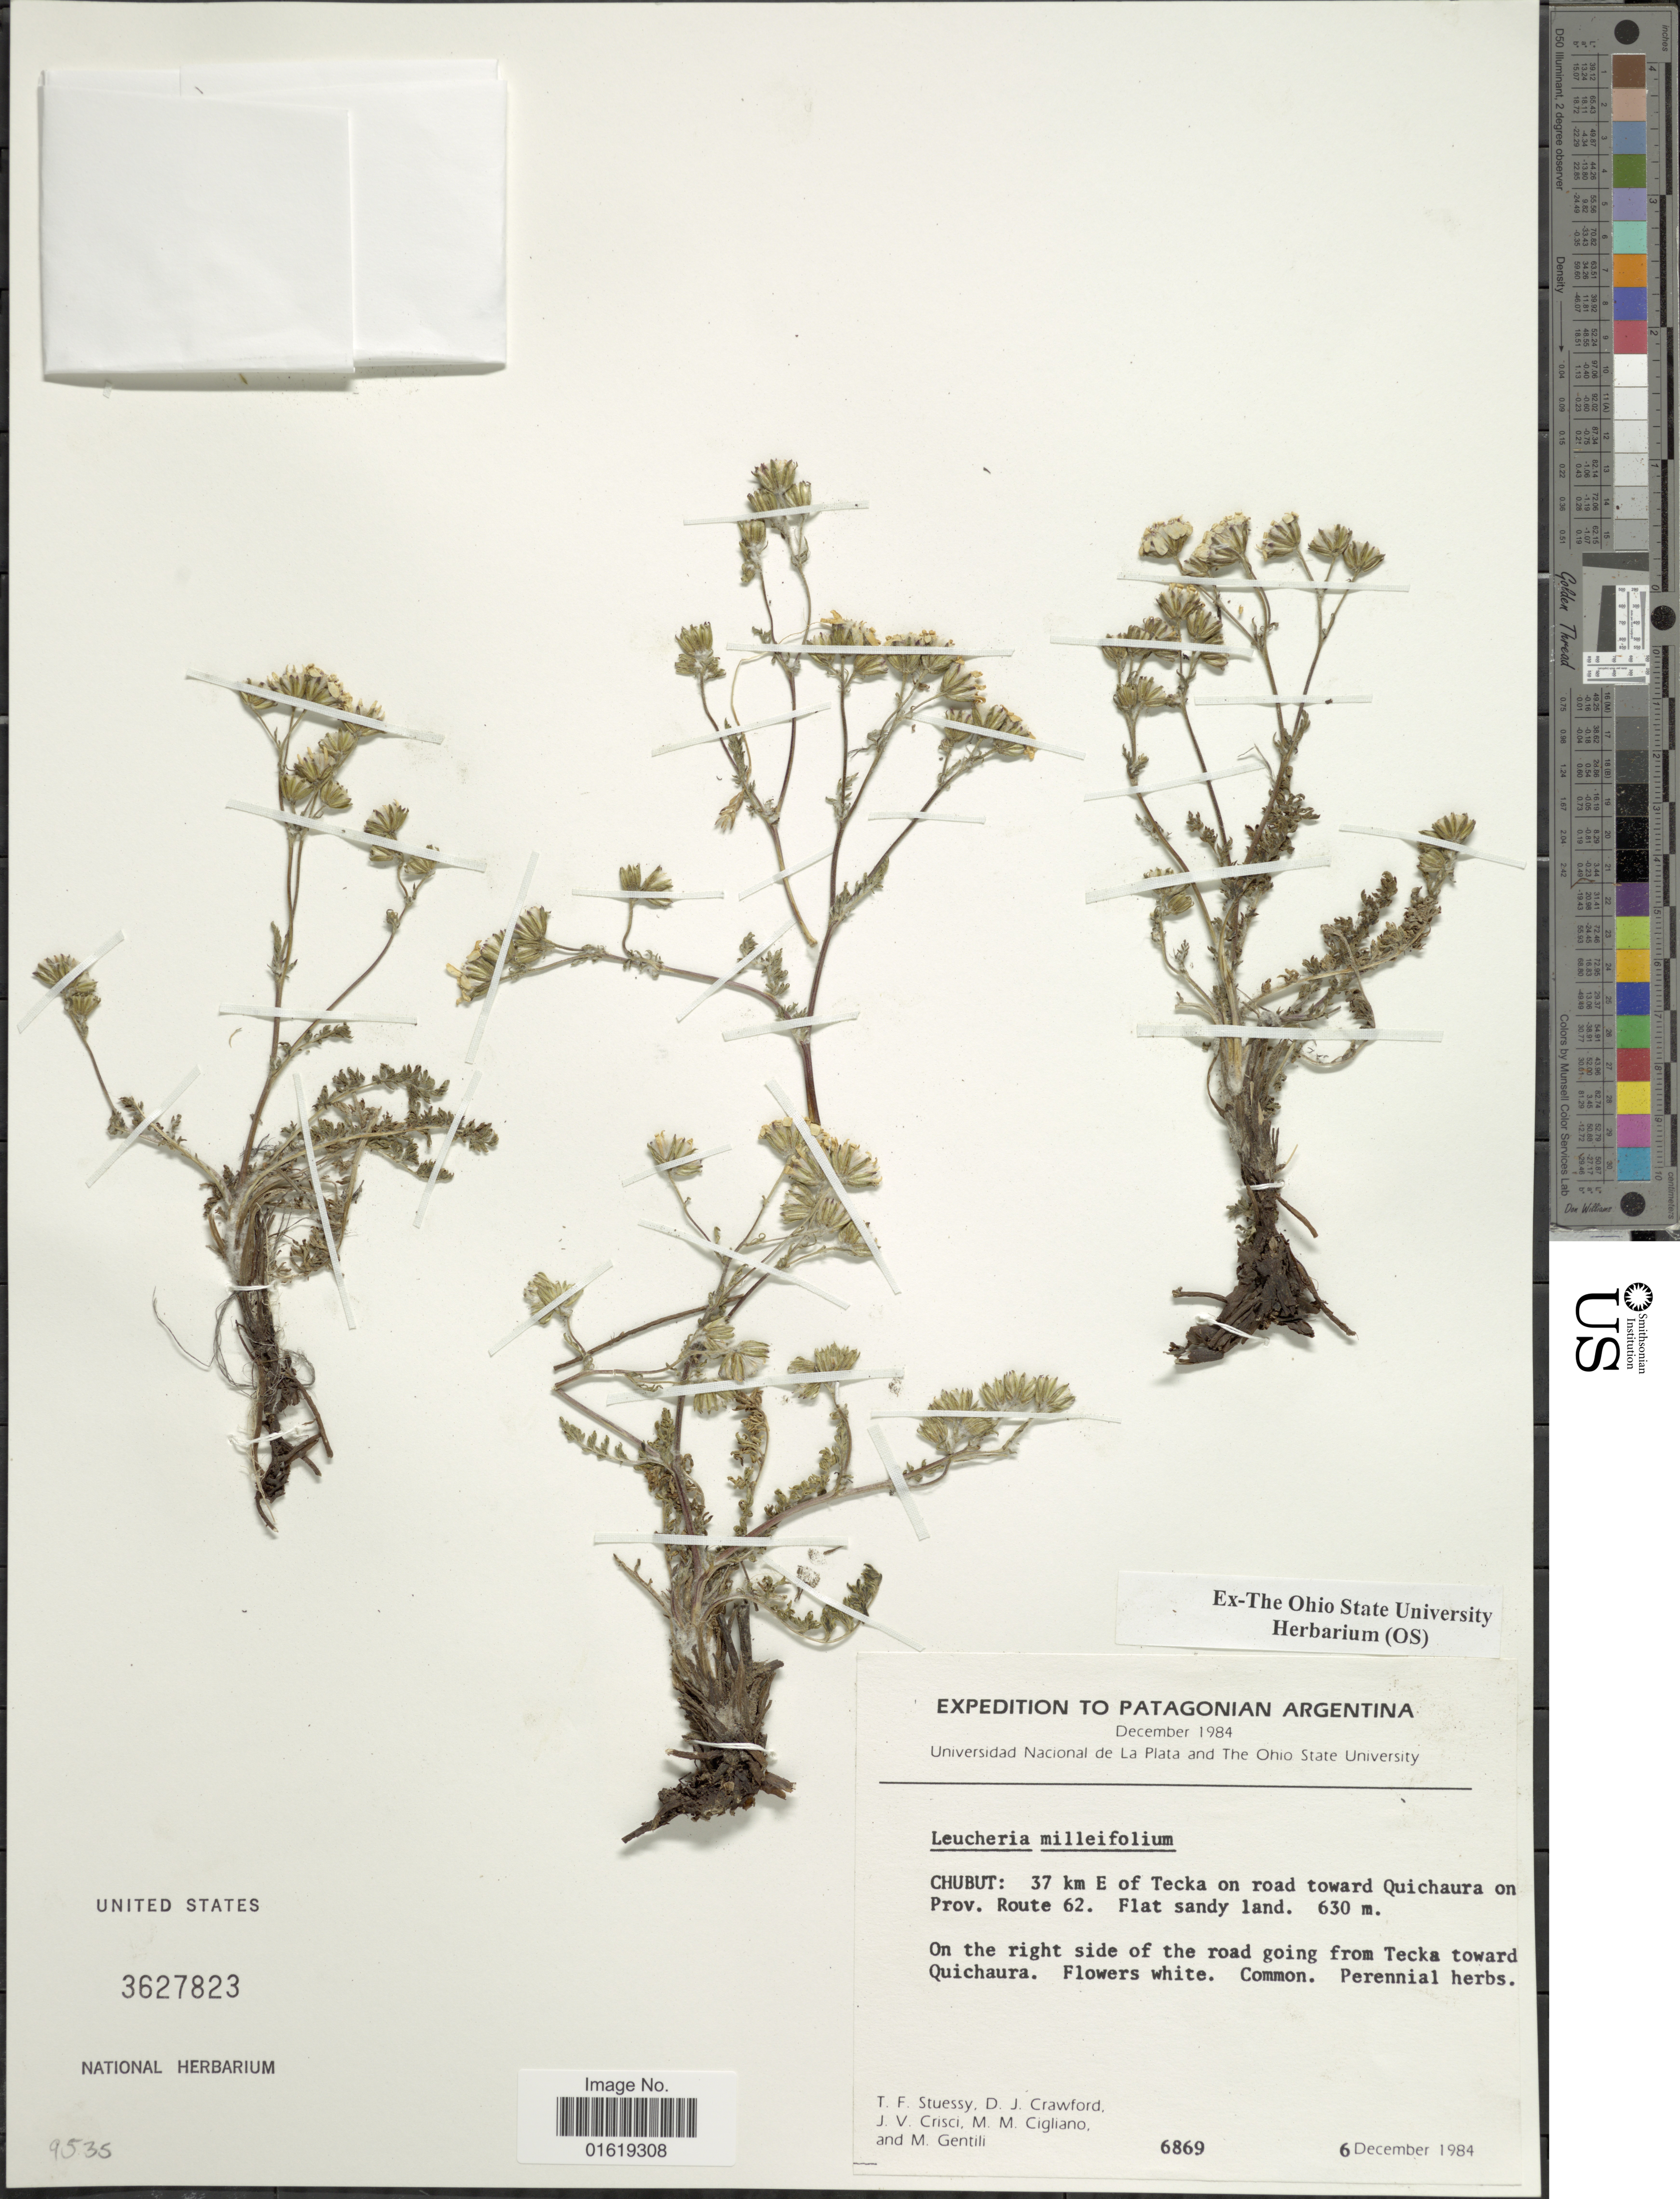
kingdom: Plantae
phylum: Tracheophyta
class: Magnoliopsida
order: Asterales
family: Asteraceae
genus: Leucheria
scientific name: Leucheria millefolium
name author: Dusén & Skottsb.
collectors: T. Stuessy, D. Crawford, J. Crisci, M. Cigliano & M. Gentili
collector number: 6869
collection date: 1984-12-06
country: Argentina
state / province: Chubut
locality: Chubut: 37 km E of Tecka on road toward Quichaura on Prov. Route 62.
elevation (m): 630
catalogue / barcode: US 3627823